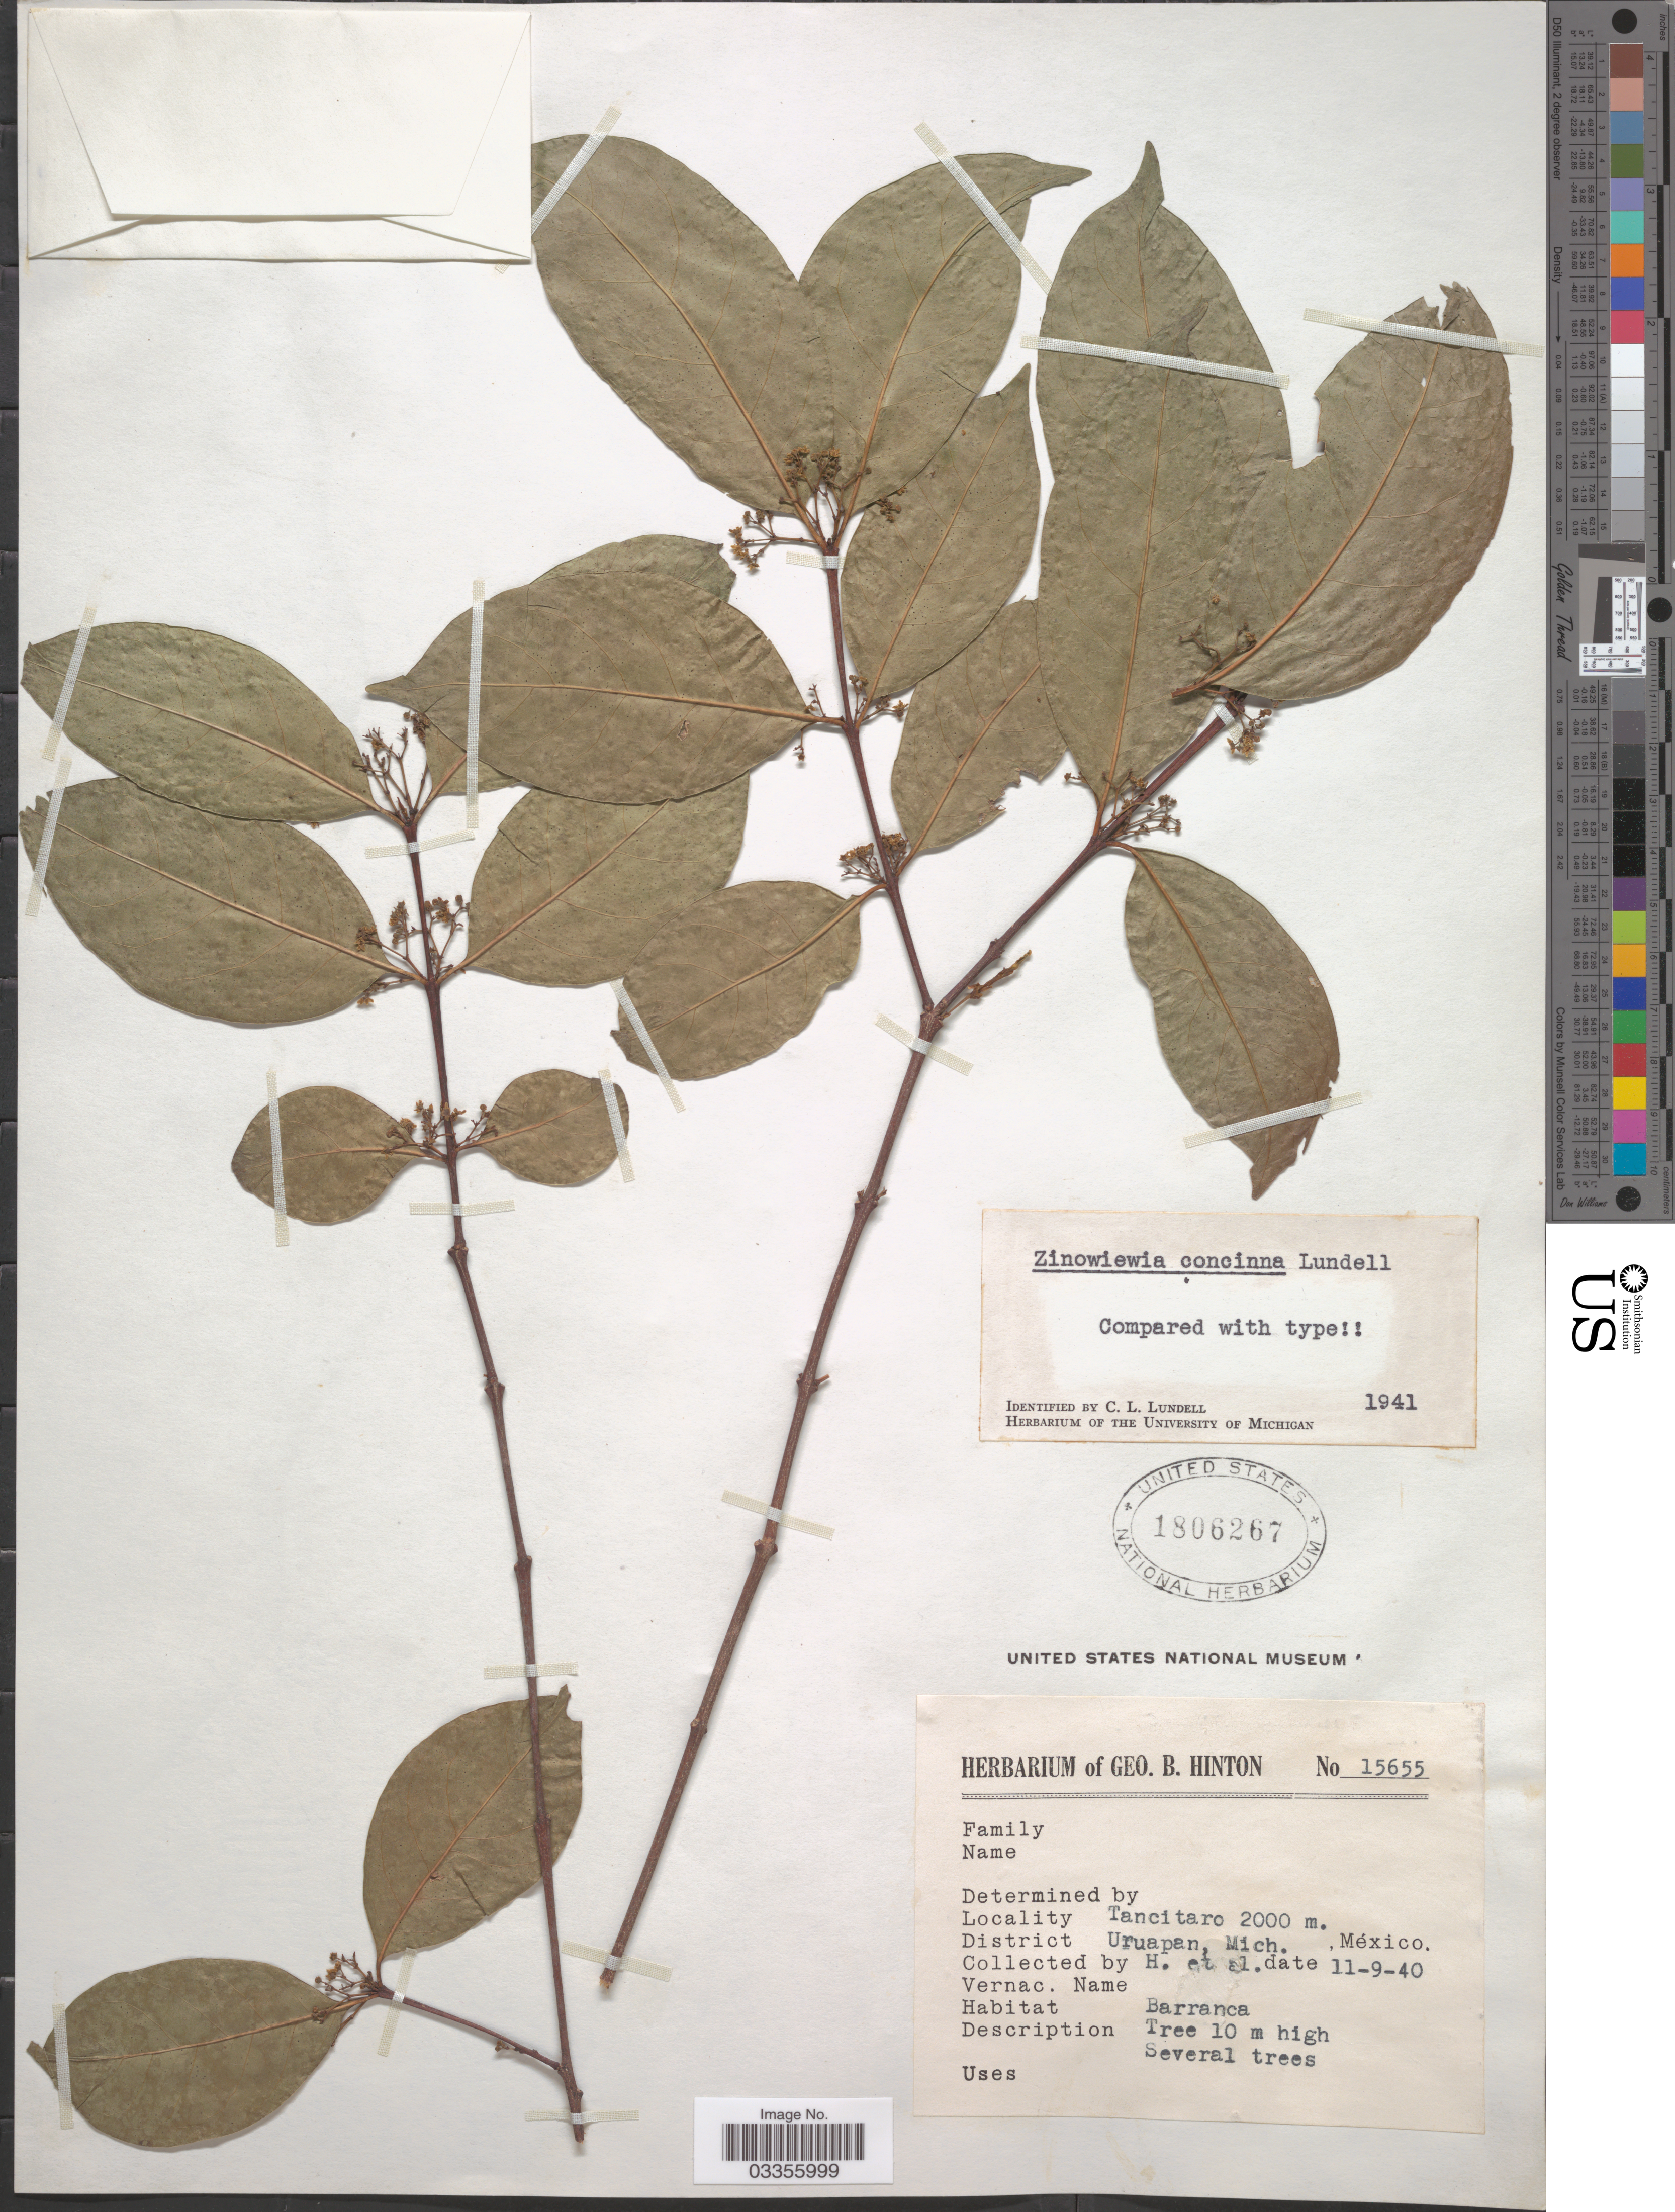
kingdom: Plantae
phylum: Tracheophyta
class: Magnoliopsida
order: Celastrales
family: Celastraceae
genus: Zinowiewia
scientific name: Zinowiewia concinna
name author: Lundell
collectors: G. B. Hinton & et al.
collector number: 15655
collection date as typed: Transcribed d/m/y: 11/9/40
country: Mexico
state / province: Michoacán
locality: Tancitaro. District Uruapan.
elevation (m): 2000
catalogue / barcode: US 1806267